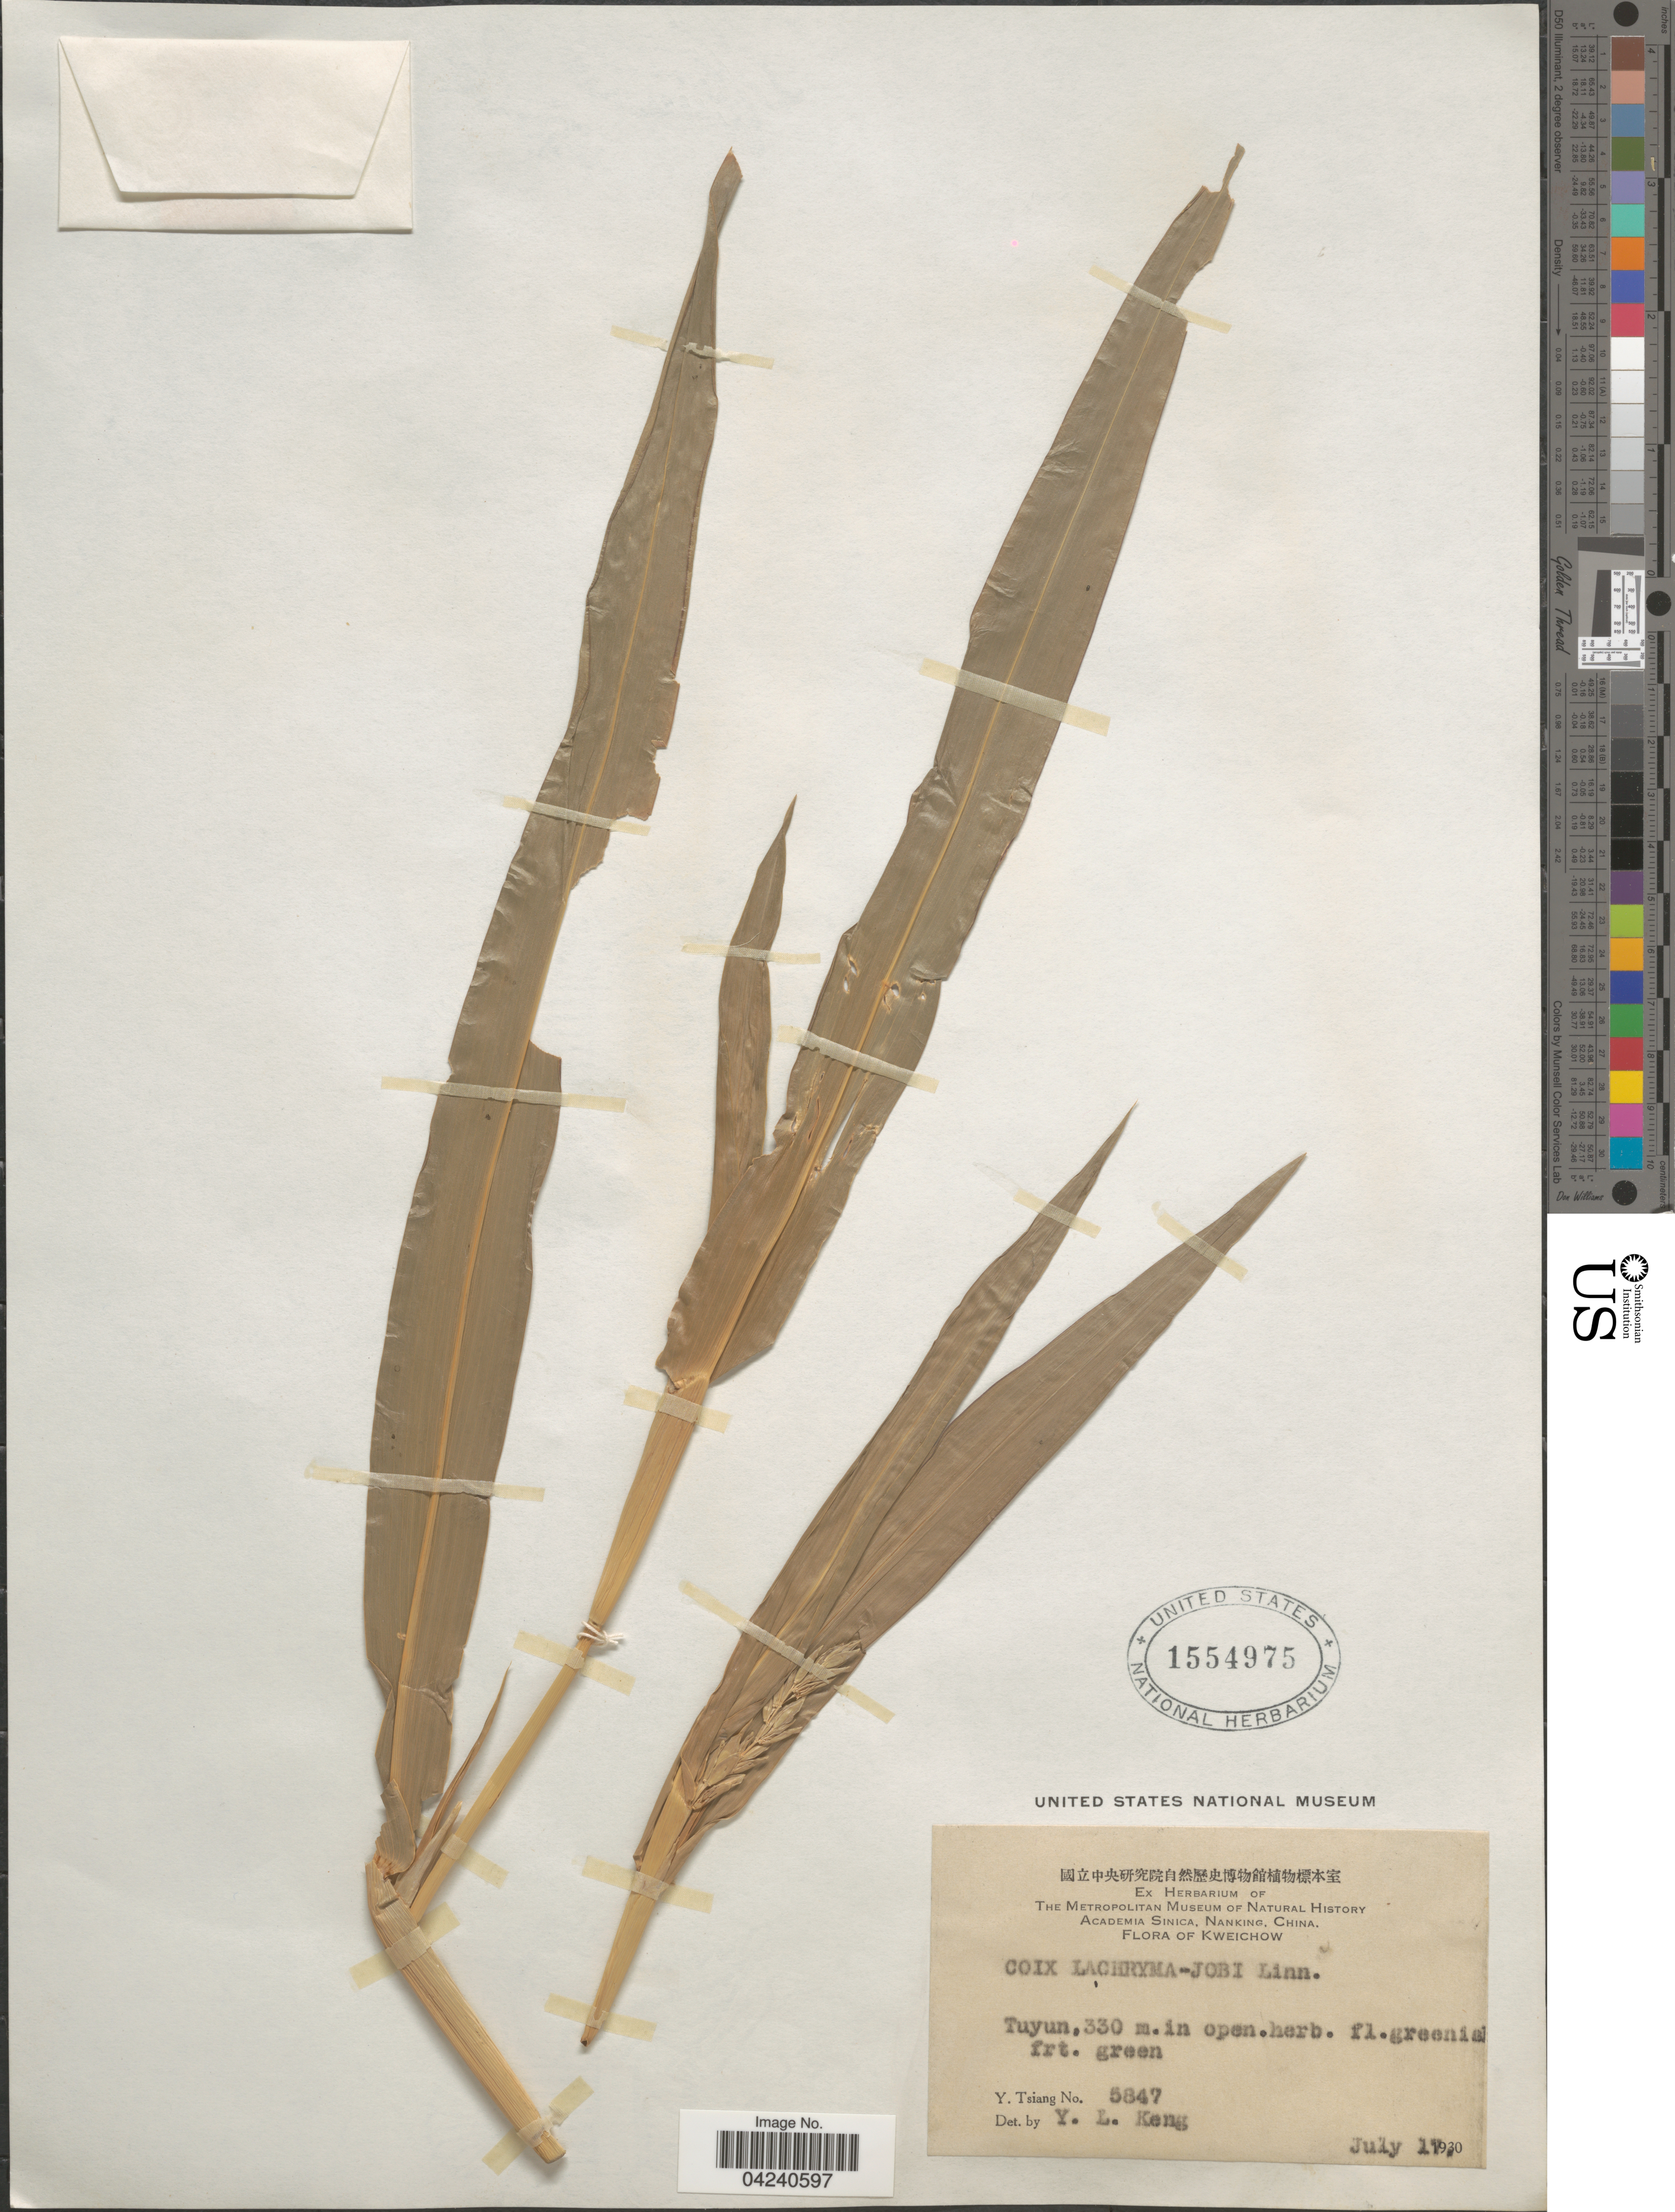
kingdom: Plantae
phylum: Tracheophyta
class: Liliopsida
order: Poales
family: Poaceae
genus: Coix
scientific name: Coix lacryma-jobi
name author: L.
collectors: Y. Tsiang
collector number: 5847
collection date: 1930-07-17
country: China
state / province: Guizhou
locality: Kweichow. Tuyun.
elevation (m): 330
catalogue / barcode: US 1554975